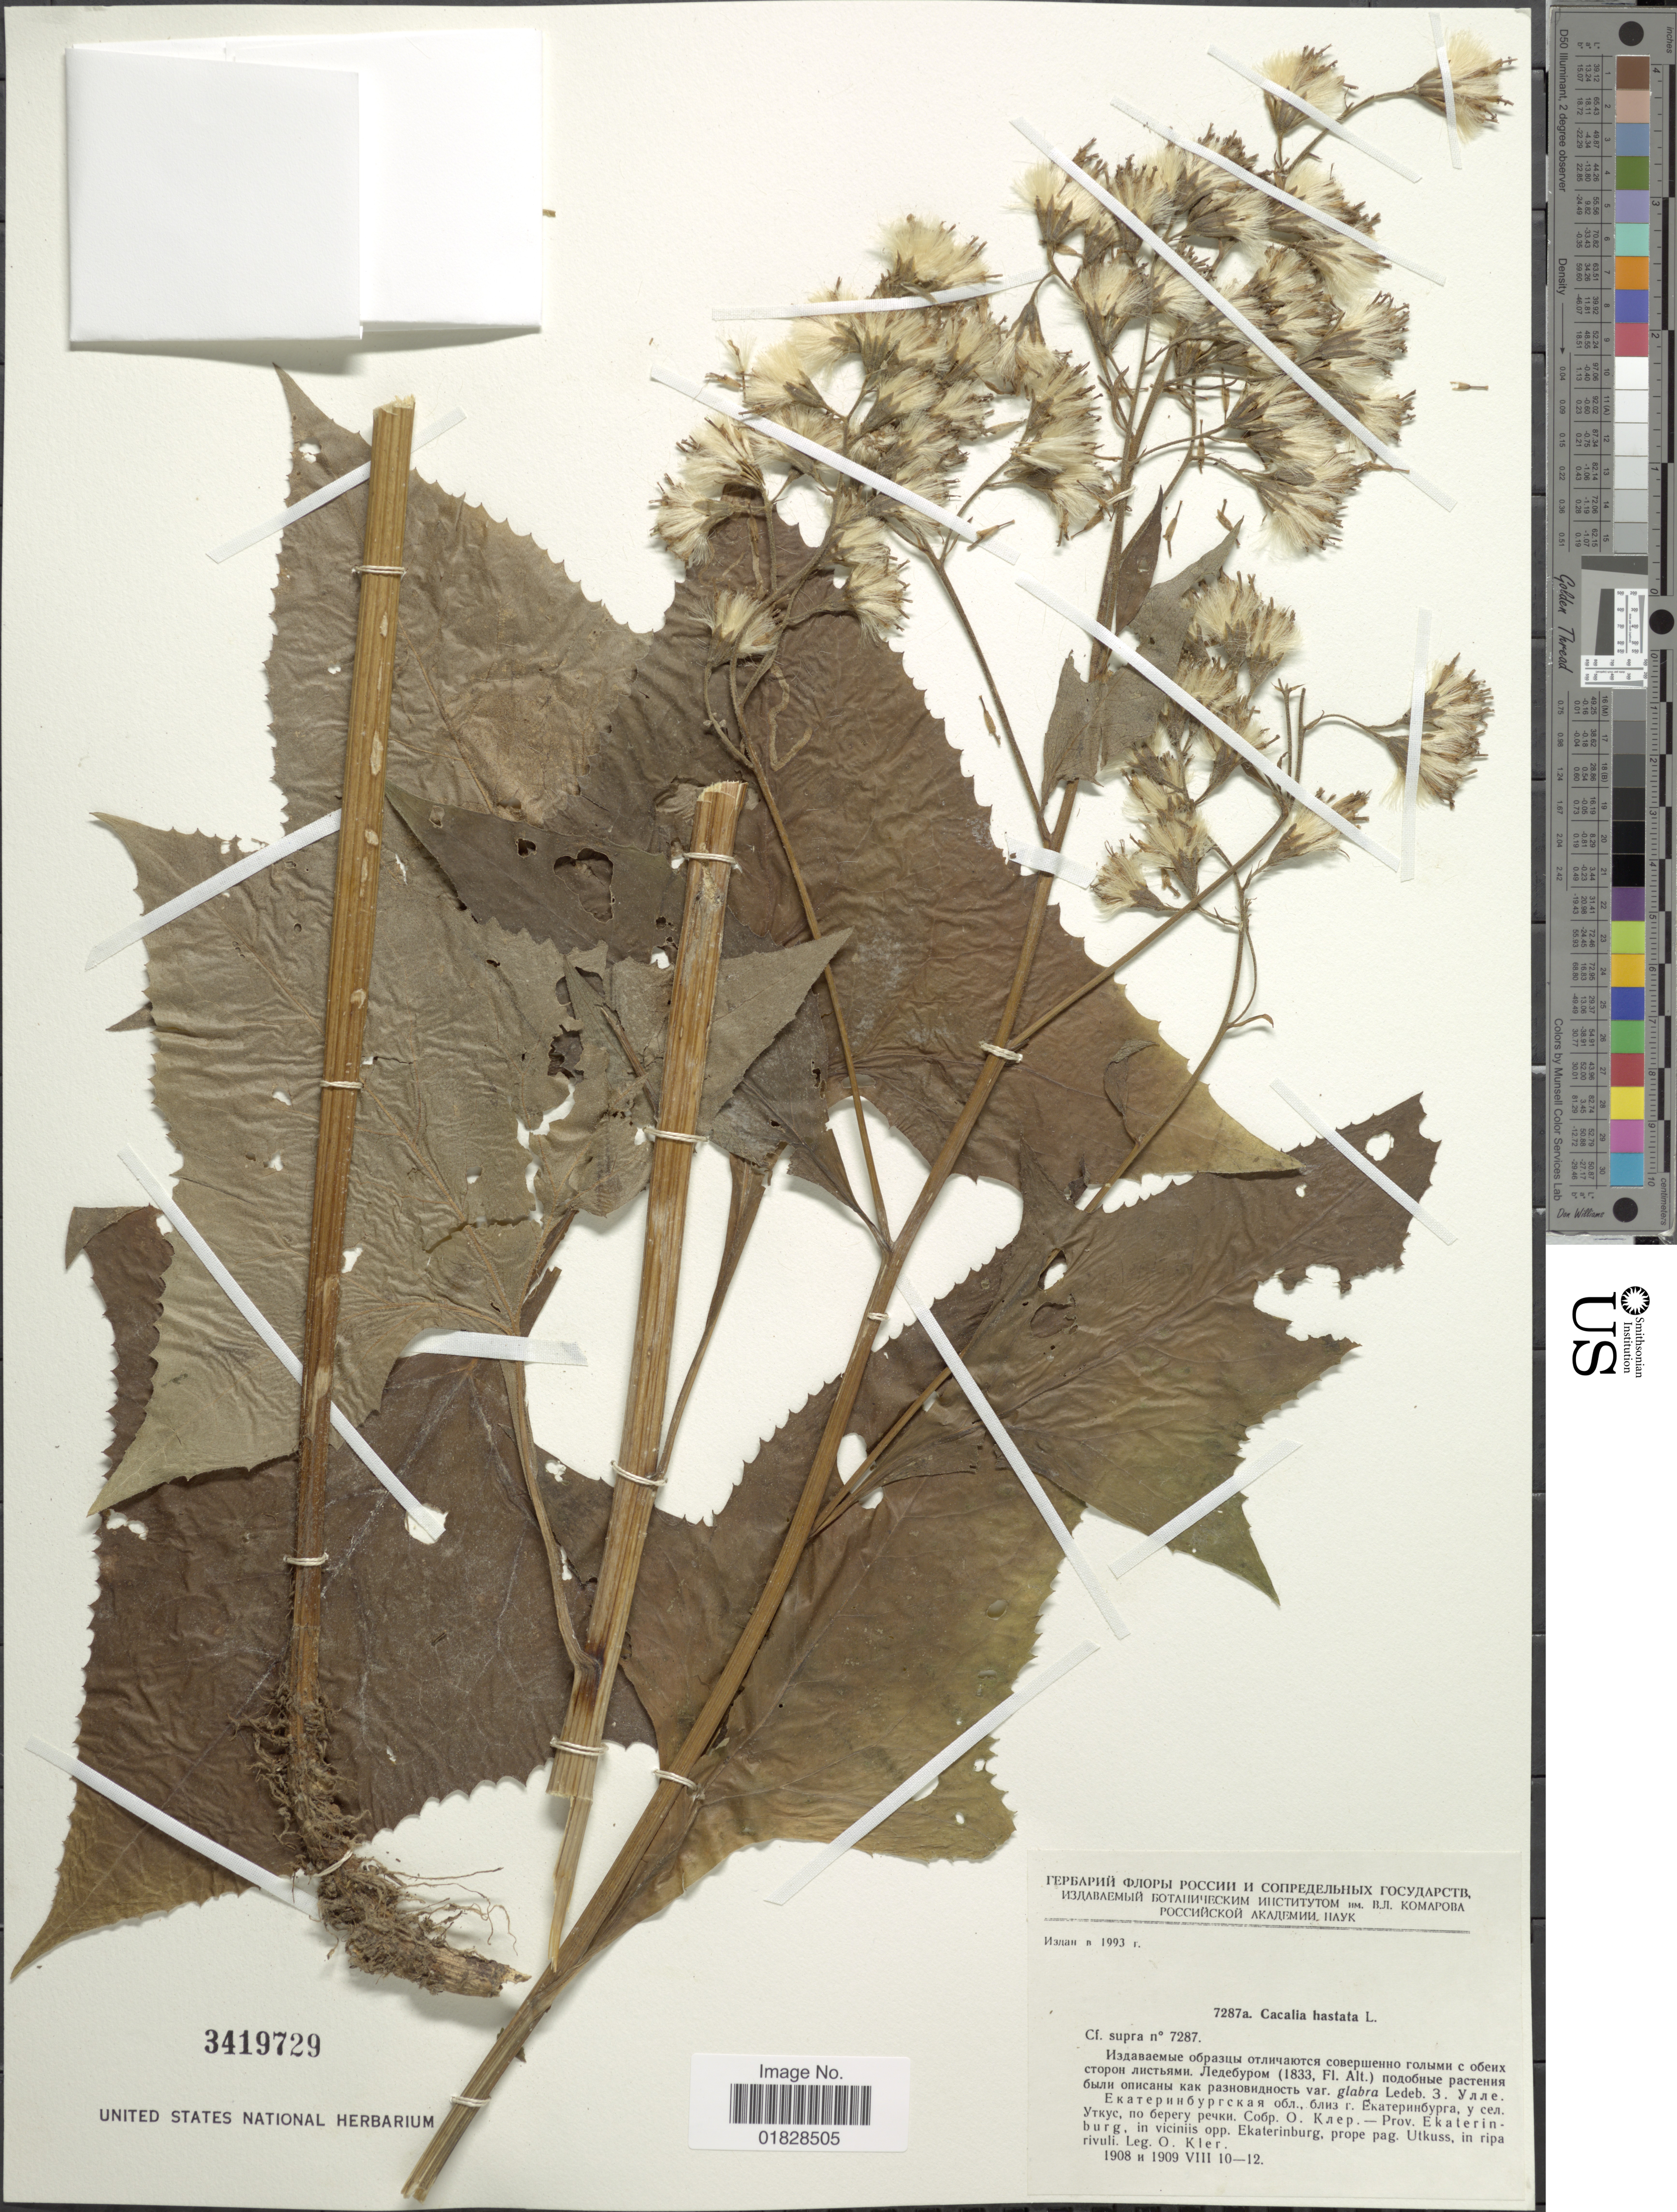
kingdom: Plantae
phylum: Tracheophyta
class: Magnoliopsida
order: Asterales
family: Asteraceae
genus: Parasenecio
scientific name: Parasenecio hastatus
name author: (L.) H. Koyama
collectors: O. Kler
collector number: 7287a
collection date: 1908-08-10/1909-08-12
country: Russian Federation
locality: Prov. Ekaterin-burg, in viciniis opp. Ekaterinburg, prope pag. Utkuss, in ripa rivuli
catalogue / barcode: US 3419729